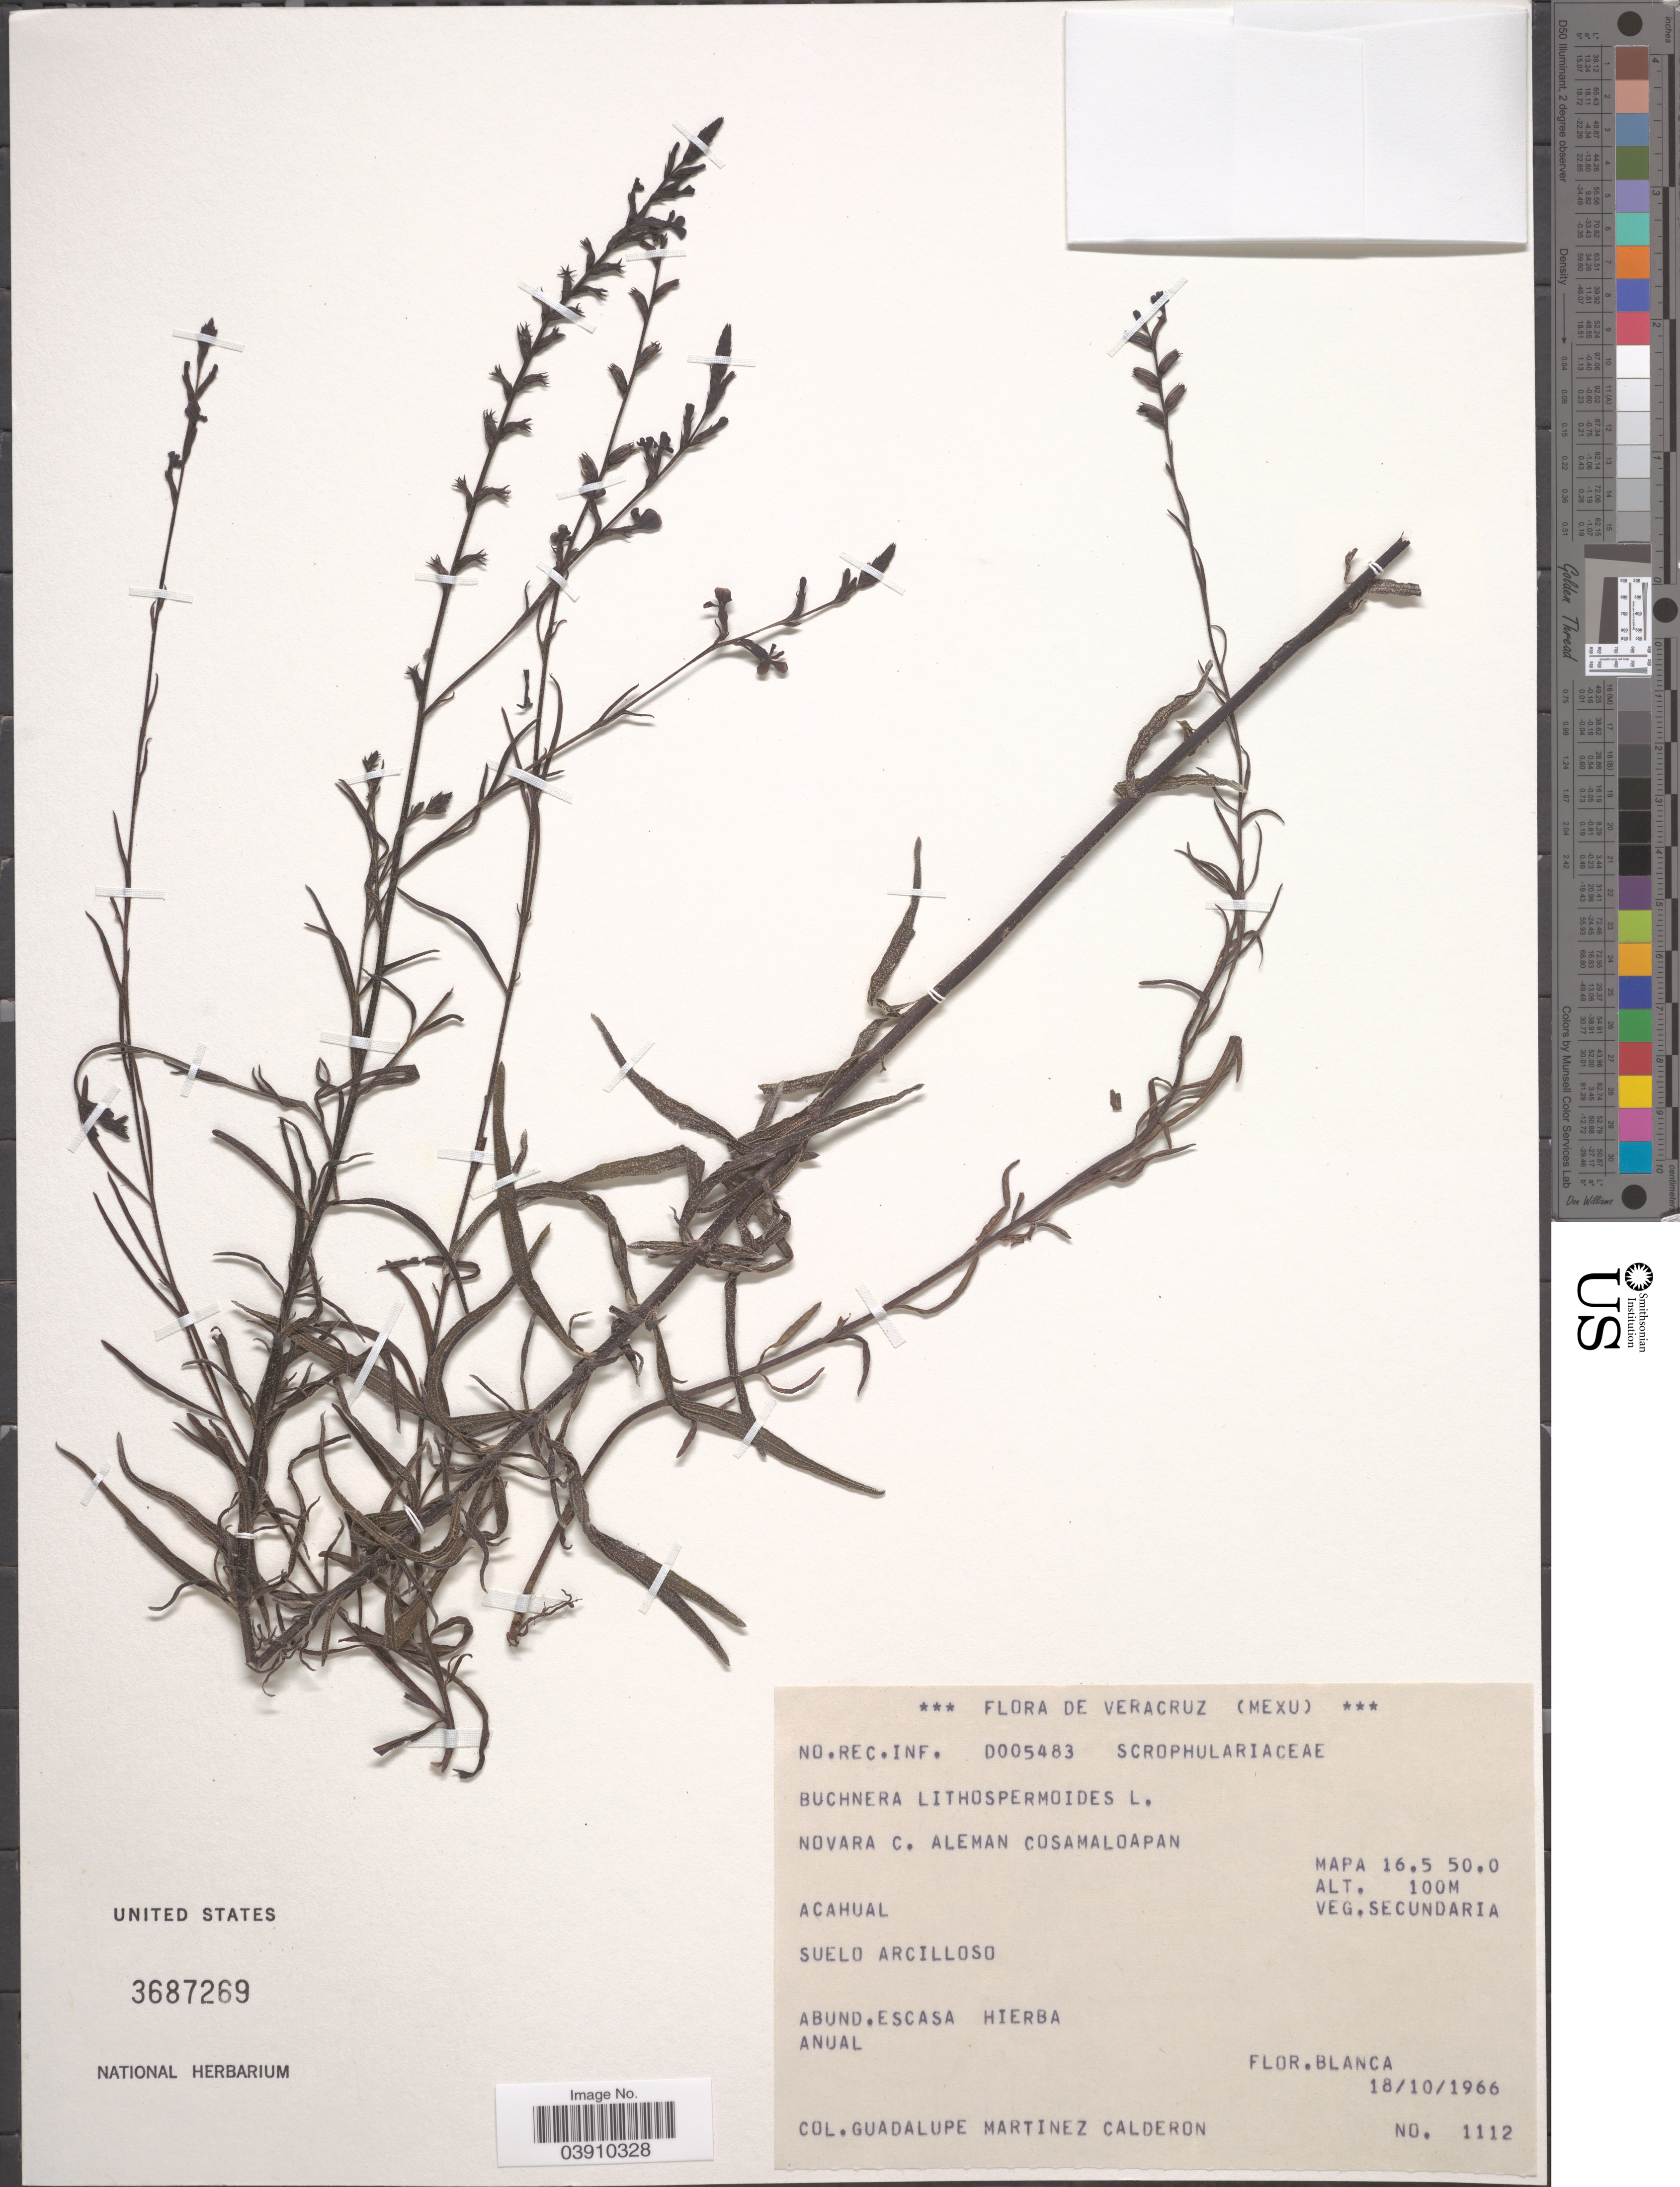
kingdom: Plantae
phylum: Tracheophyta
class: Magnoliopsida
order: Lamiales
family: Orobanchaceae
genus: Buchnera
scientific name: Buchnera lithospermoides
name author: L.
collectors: G. Martinez-C.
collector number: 1112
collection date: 1966-10-18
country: Mexico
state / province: Veracruz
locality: Veracruz. Novara C. Aleman Cosamaloapan. Acahual. Mapa 16.5 50.0.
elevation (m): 100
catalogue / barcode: US 3687269